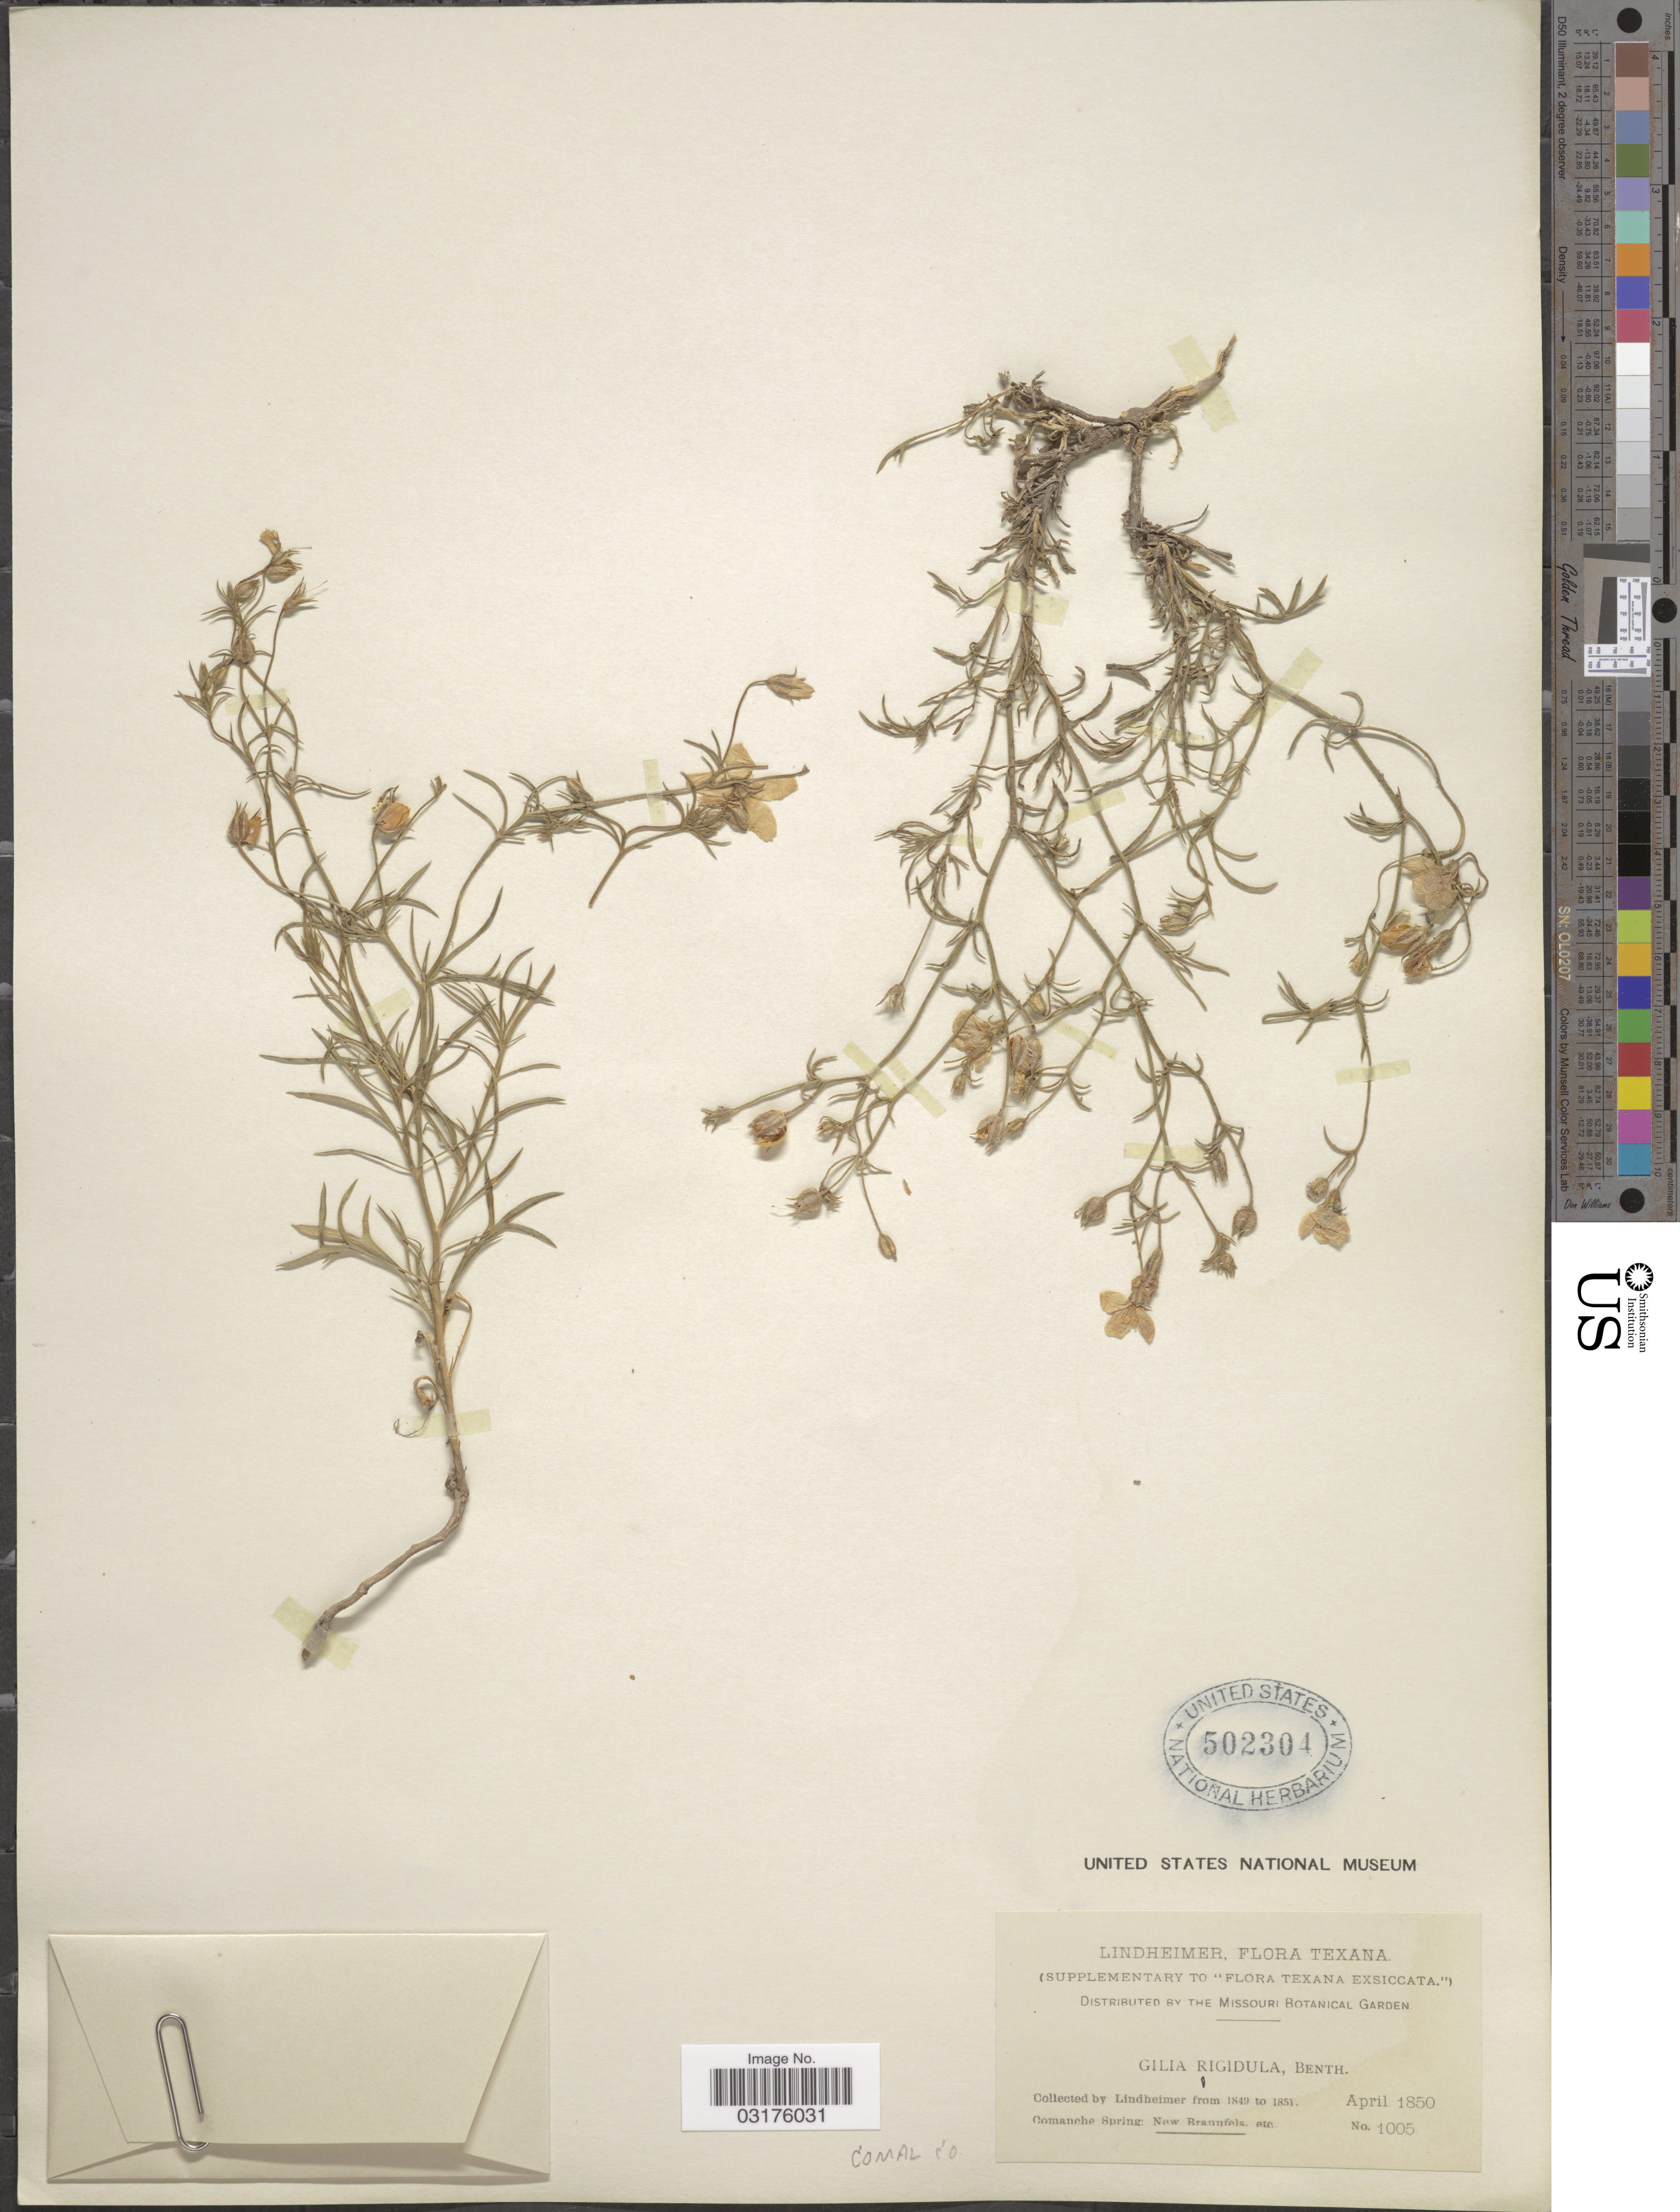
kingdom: Plantae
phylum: Tracheophyta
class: Magnoliopsida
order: Ericales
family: Polemoniaceae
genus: Giliastrum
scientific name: Giliastrum insigne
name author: (Brand) J.M. Porter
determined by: Liesner, R. L.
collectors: -. Lindheimer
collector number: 1005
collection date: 1850-04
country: United States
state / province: Texas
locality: Comal Co., Comanche Spring: New Braunfels.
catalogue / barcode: US 502304